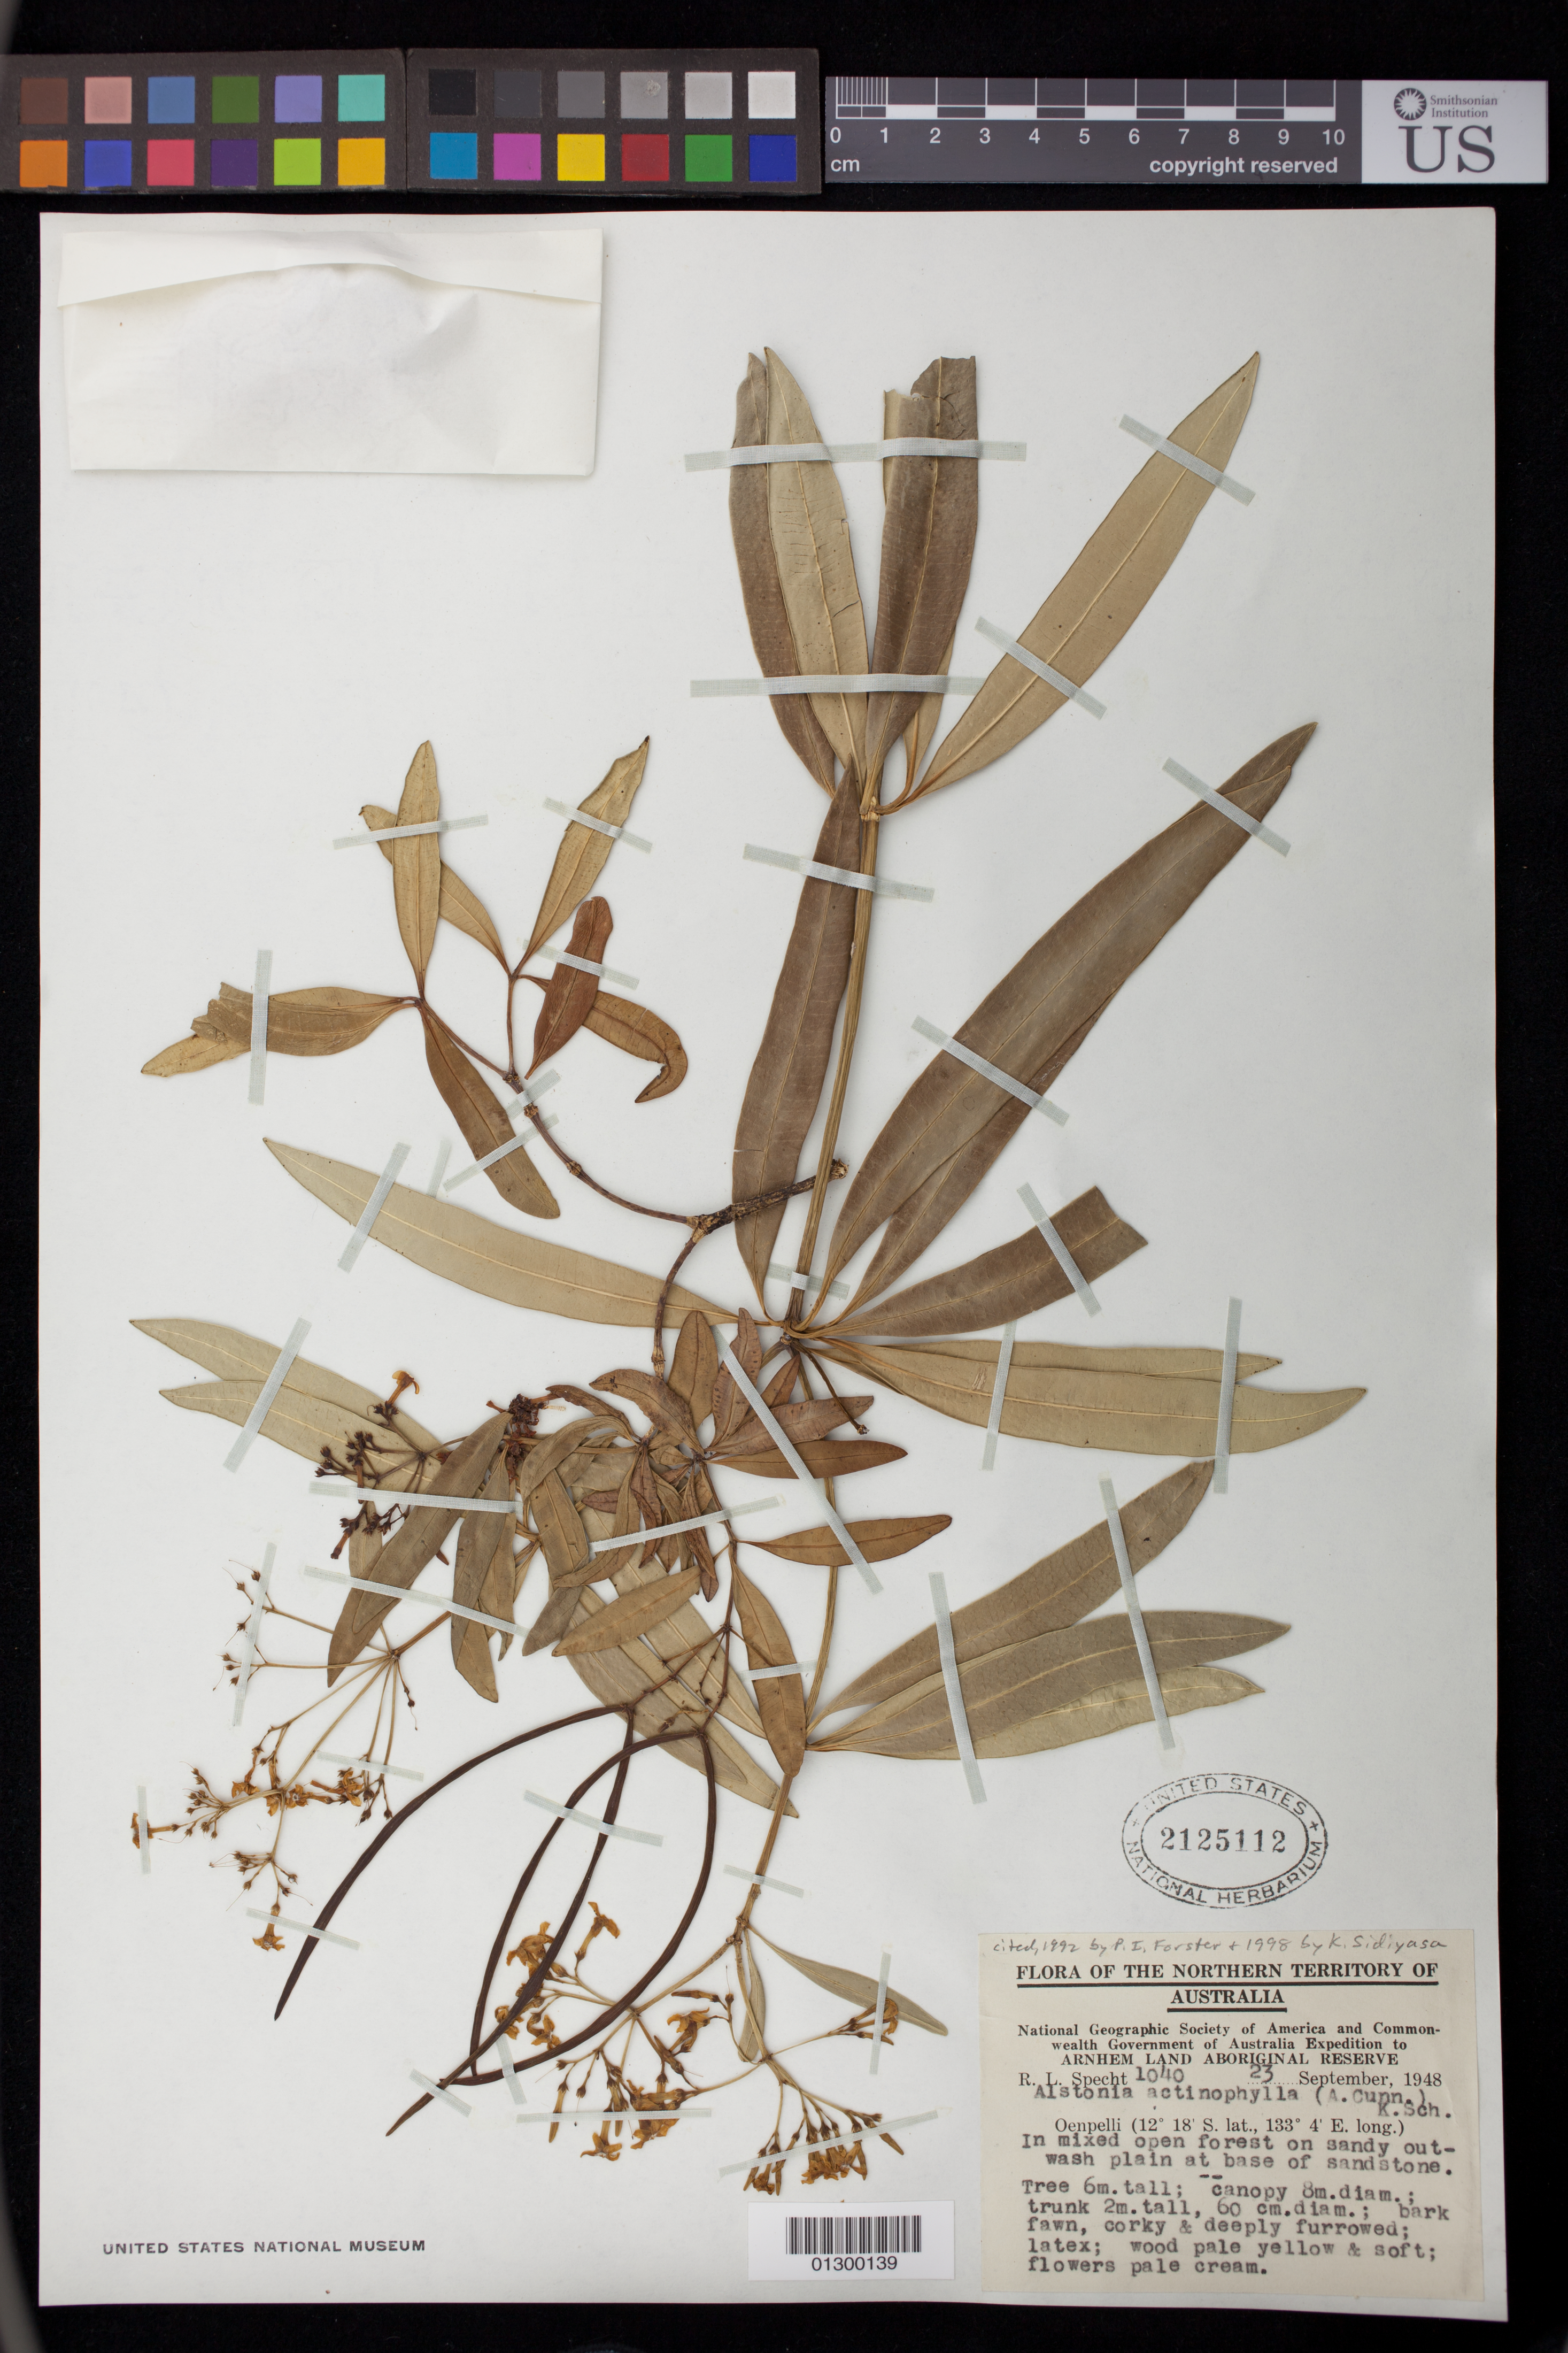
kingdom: Plantae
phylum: Tracheophyta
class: Magnoliopsida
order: Gentianales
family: Apocynaceae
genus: Alstonia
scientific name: Alstonia actinophylla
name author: (A. Cunn.) K. Schum.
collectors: R. L. Specht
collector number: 1040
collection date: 1948-09-23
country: Australia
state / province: Northern Territory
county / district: West Arnhem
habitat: In mixed open forest on sandy outwash plain at base of sandstone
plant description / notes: Tree 6 m. tall; canopy 8 m. diam.; trunk 2 m. tall; 60 cm. diaml bark fawn, corky and deepy furrowed; latex; wood pale yellow and soft; flowers pale cream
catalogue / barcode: US 2125112